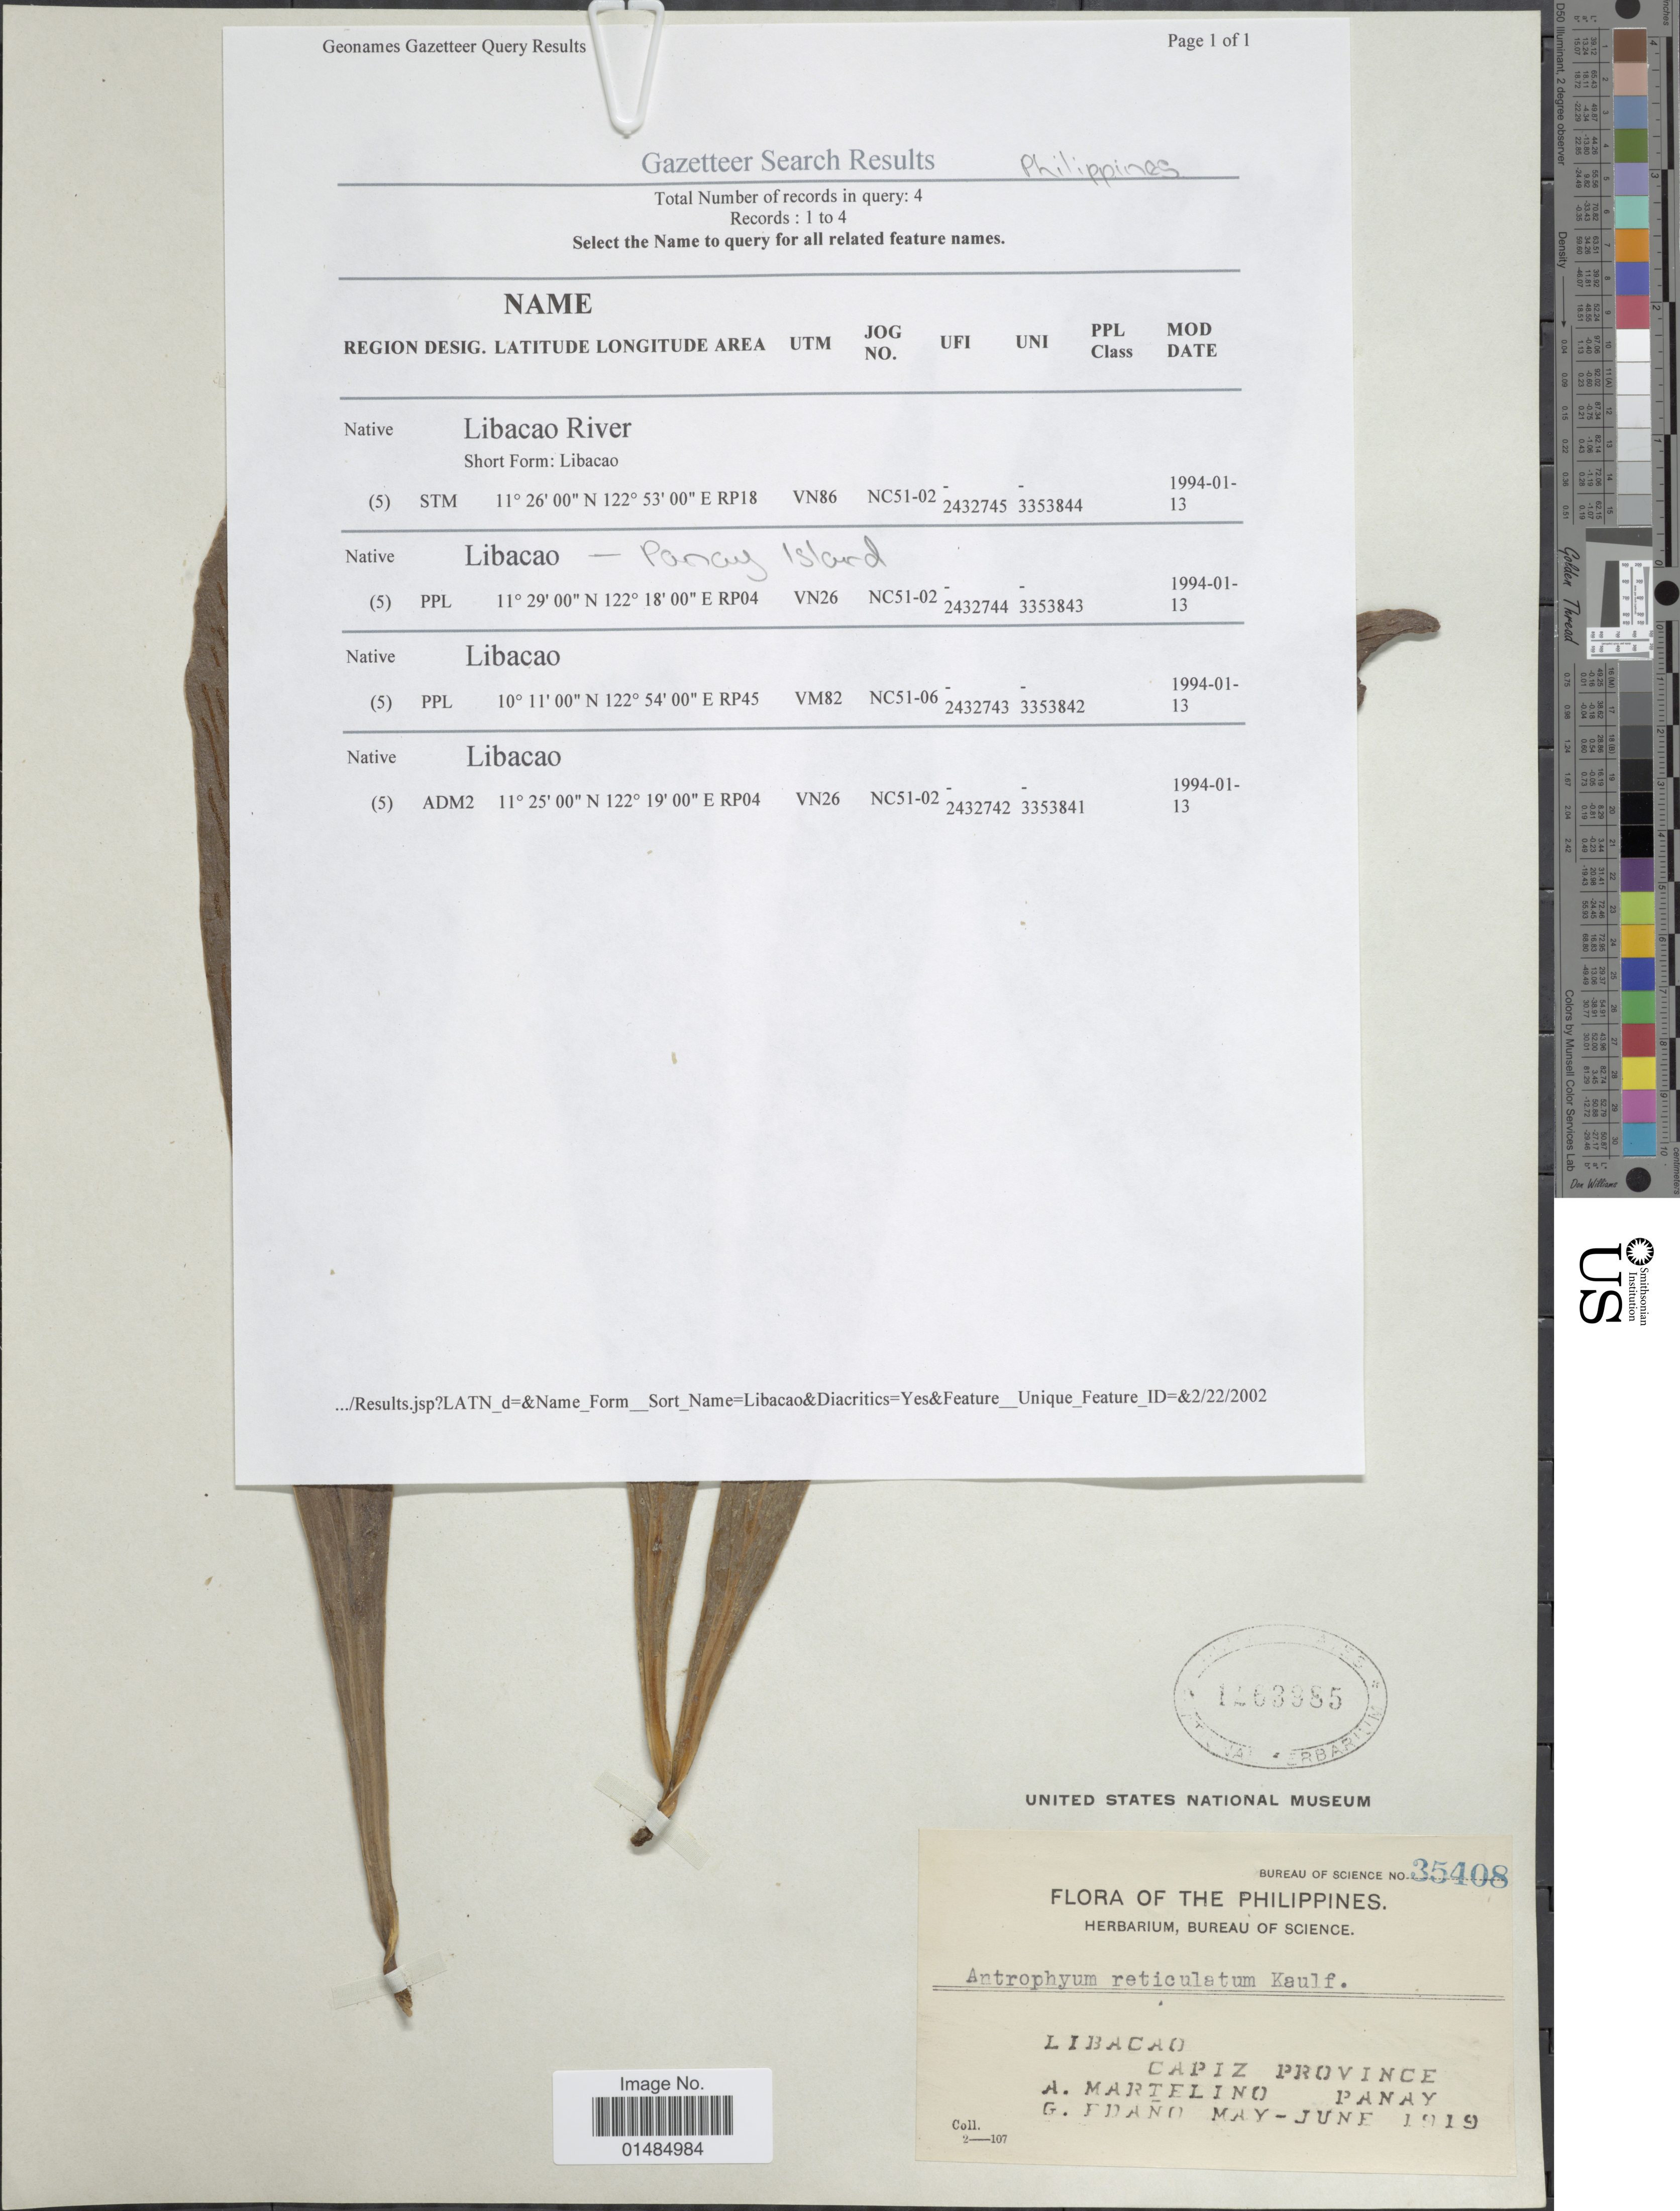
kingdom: Plantae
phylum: Tracheophyta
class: Polypodiopsida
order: Polypodiales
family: Pteridaceae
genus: Antrophyum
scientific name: Antrophyum reticulatum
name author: (G. Forst.) Kaulf.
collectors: A. Martelino & G. Edaño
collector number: Bureau of Science 35408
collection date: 1919-05/1919-06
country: Philippines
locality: Libacao, Capiz Province, Panay